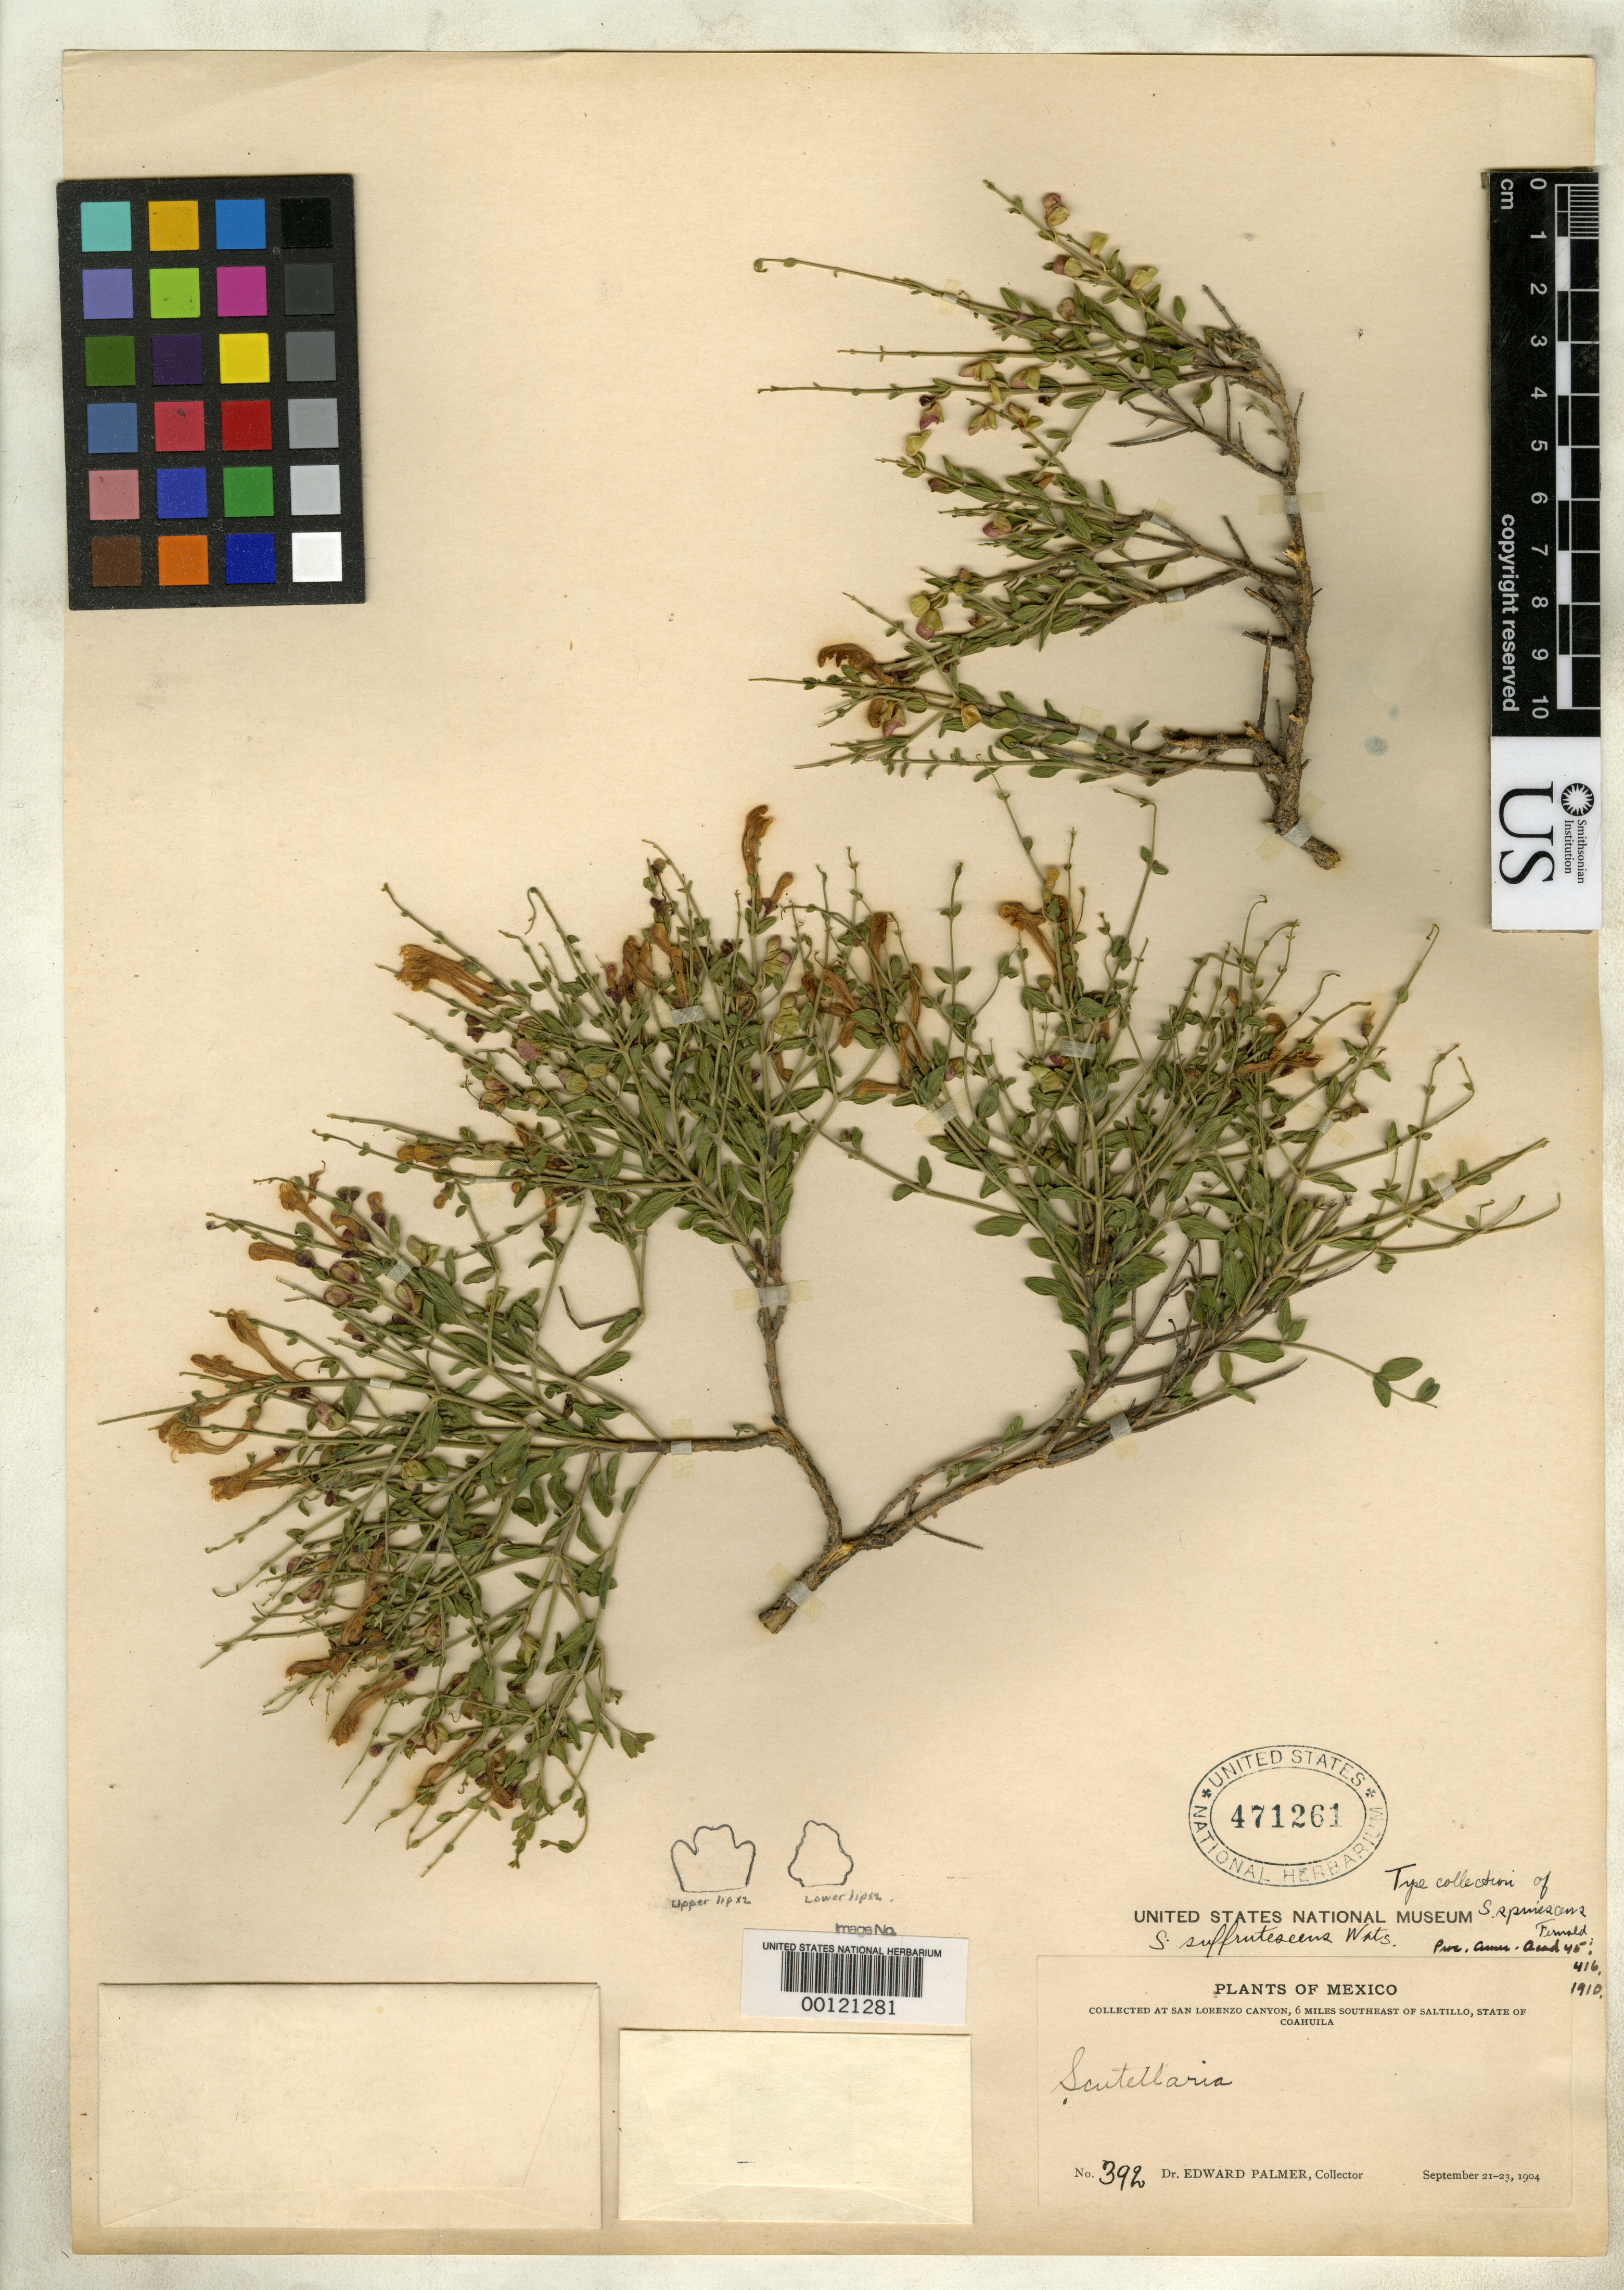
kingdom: Plantae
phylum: Tracheophyta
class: Magnoliopsida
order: Lamiales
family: Lamiaceae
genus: Scutellaria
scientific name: Scutellaria spinescens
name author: Fernald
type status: Isotype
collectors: E. Palmer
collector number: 392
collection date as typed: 21 Sep 1904 to 23 Sep 1904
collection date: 1904-09-21/1904-09-23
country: Mexico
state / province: Coahuila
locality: San Lorenzo Canyon, 6 mi SE of Saltillo.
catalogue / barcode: US 471261